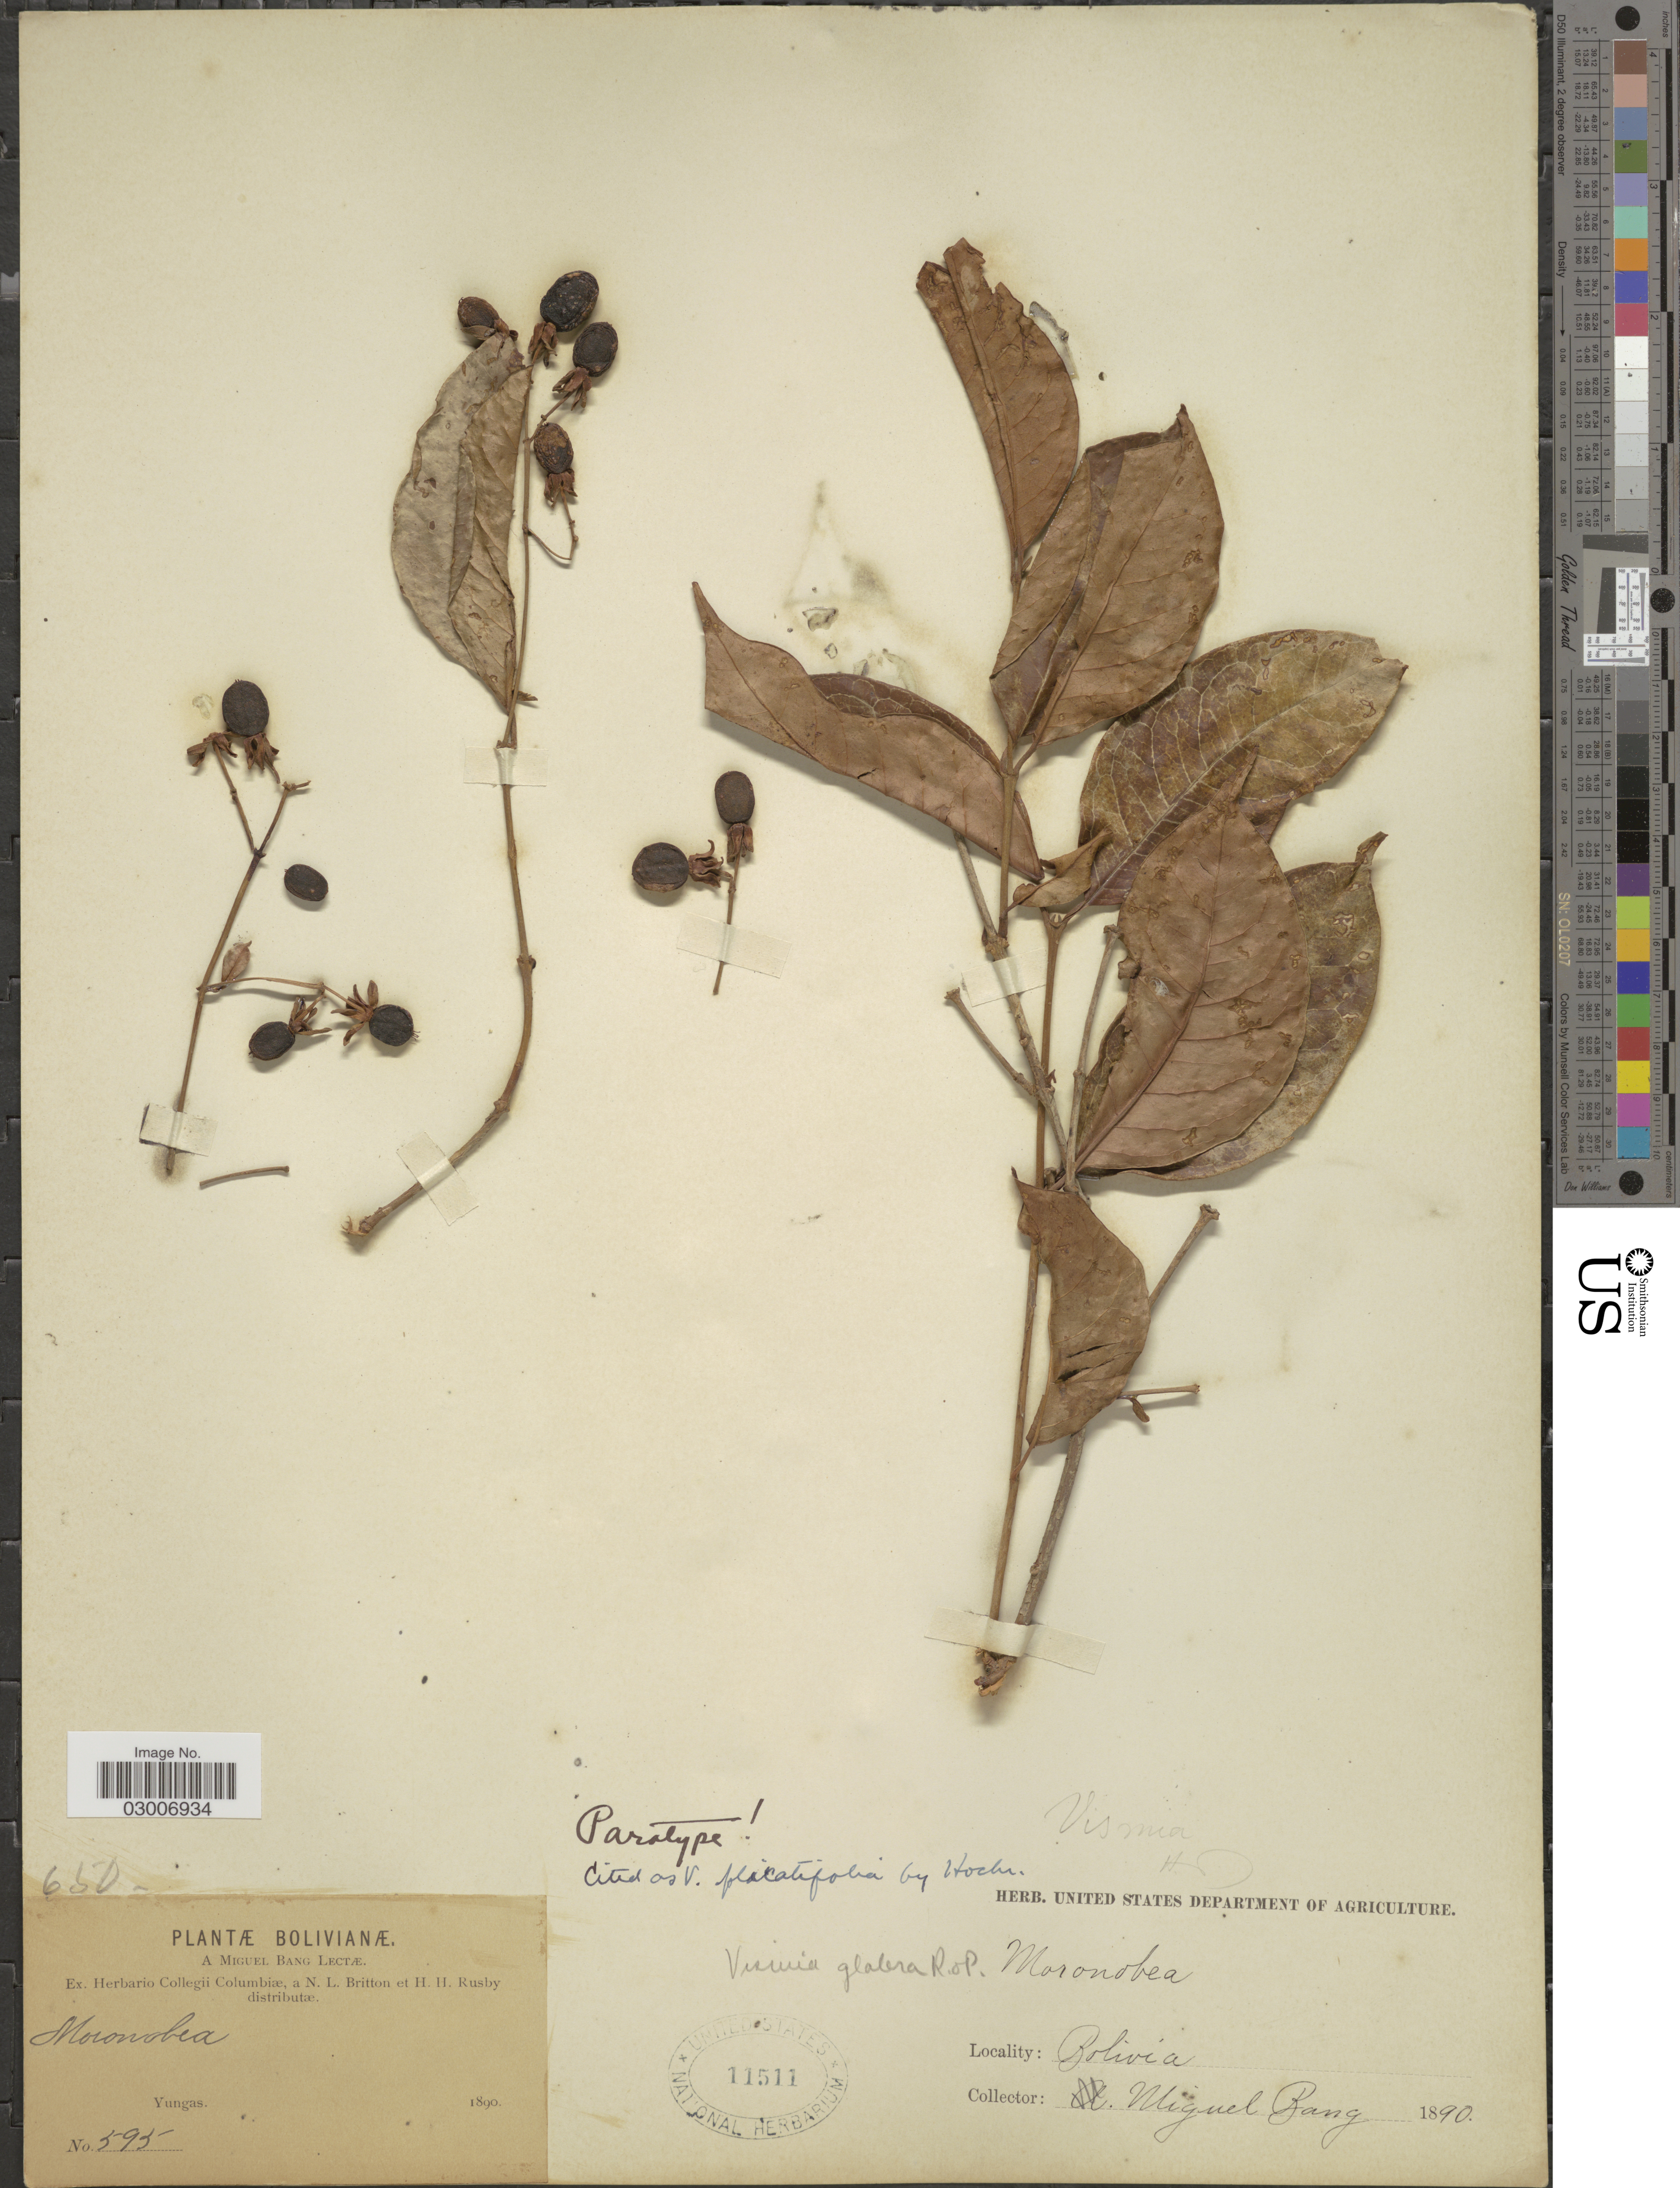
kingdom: Plantae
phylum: Tracheophyta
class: Magnoliopsida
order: Malpighiales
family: Hypericaceae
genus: Vismia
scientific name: Vismia plicatifolia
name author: Hochr.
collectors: M. Bang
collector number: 595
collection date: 1890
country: Bolivia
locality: Yungas.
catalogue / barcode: US 11511